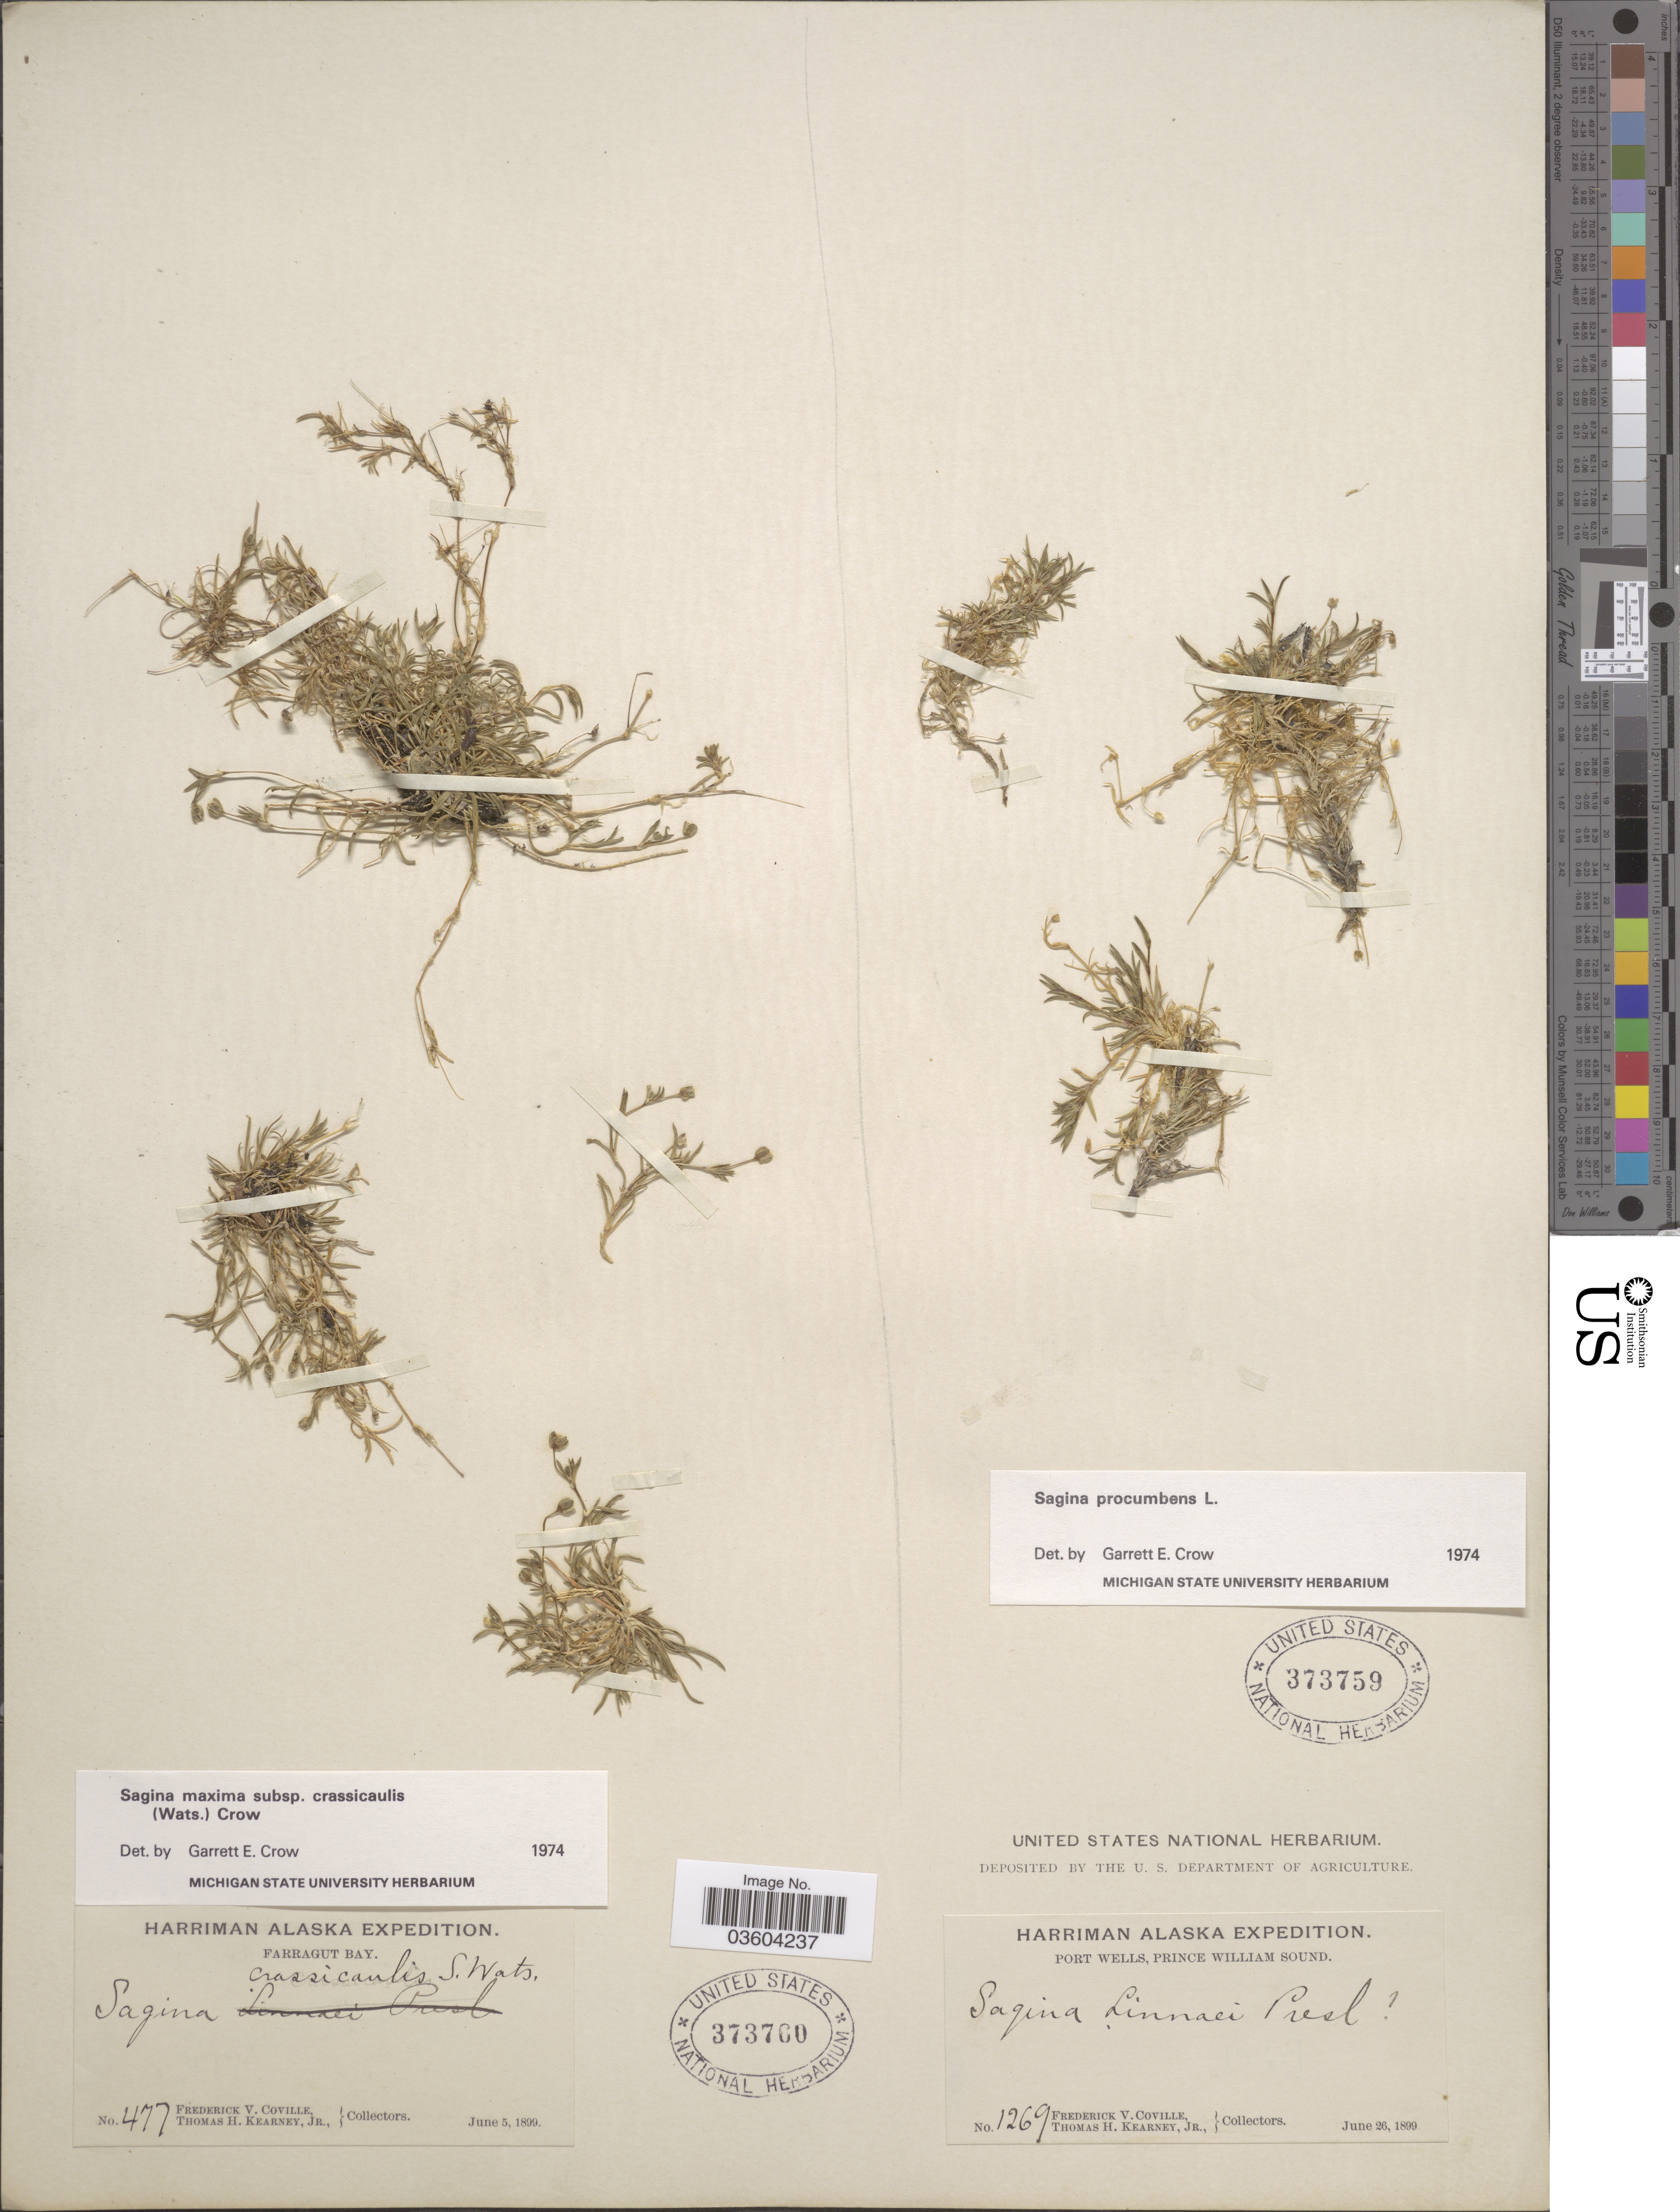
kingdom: Plantae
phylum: Tracheophyta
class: Magnoliopsida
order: Caryophyllales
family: Caryophyllaceae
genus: Sagina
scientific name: Sagina maxima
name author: A. Gray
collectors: F. V. Coville & T. H. Kearney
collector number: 477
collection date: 1899-06-05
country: United States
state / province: Alaska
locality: Farragut Bay.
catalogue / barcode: US 373760